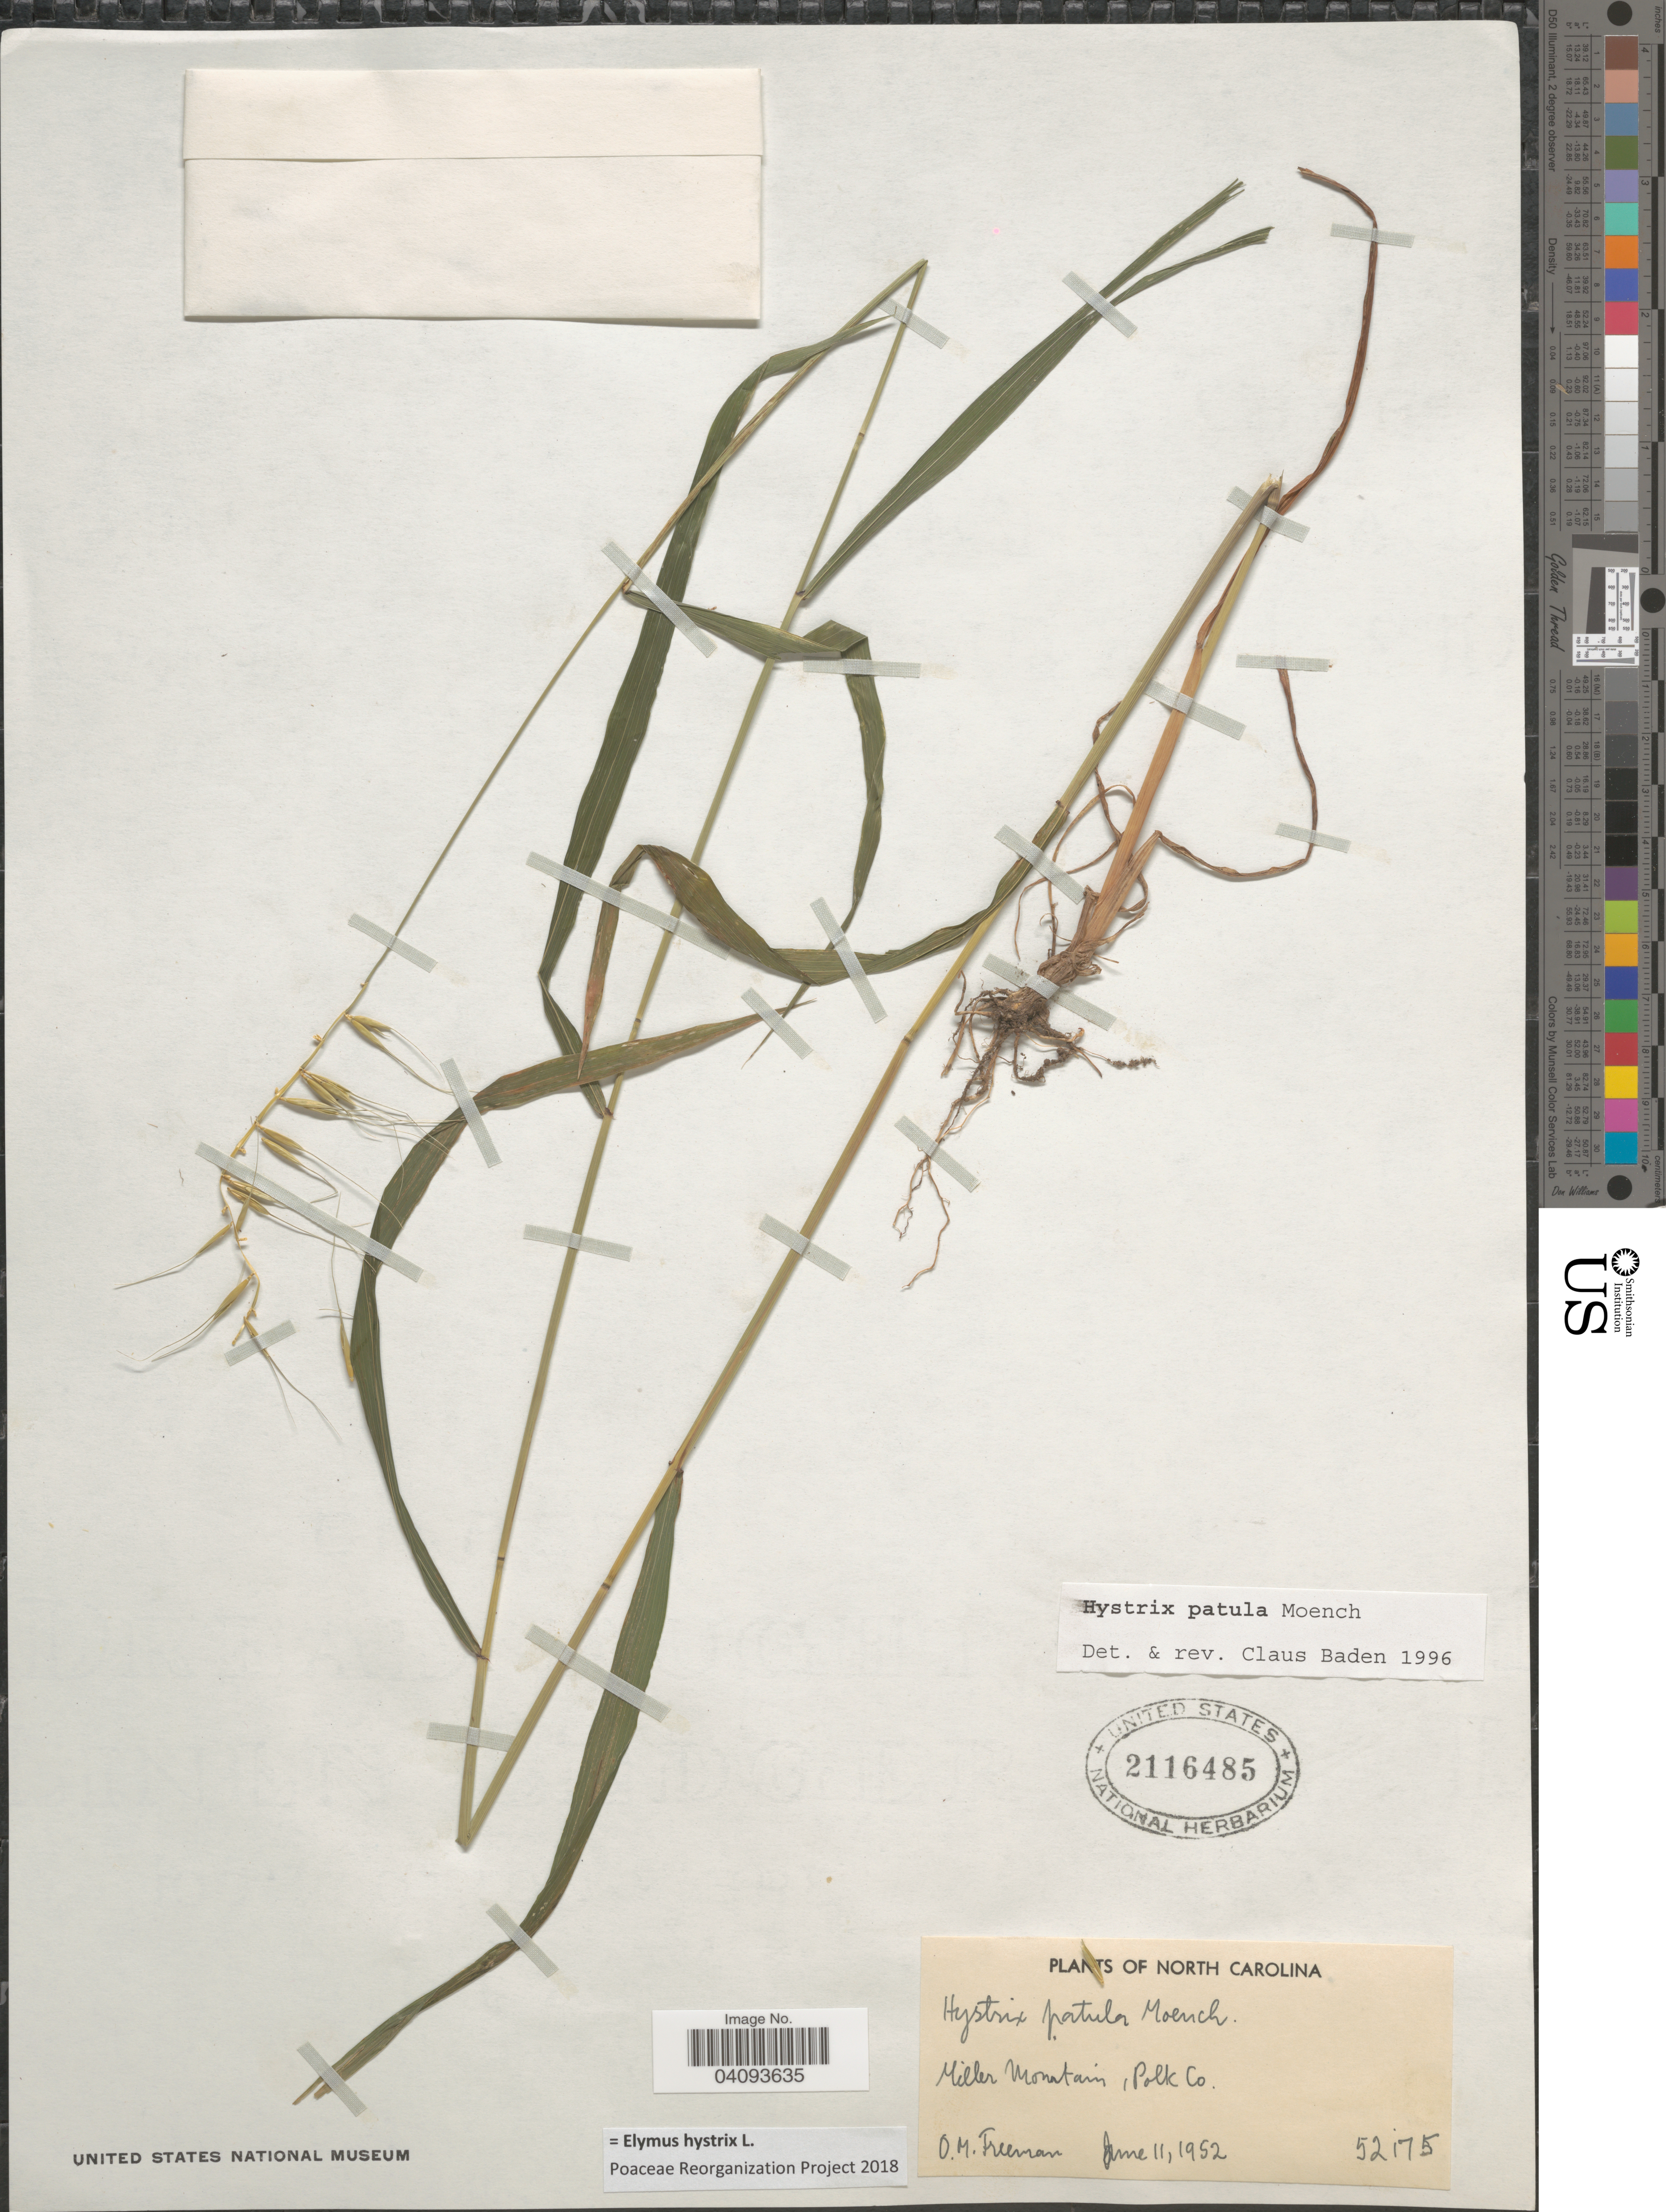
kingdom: Plantae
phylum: Tracheophyta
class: Liliopsida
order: Poales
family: Poaceae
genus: Elymus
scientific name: Elymus hystrix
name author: L.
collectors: O. Freeman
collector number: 52175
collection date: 1952-06-11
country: United States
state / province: North Carolina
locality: Miller Mountain, Polk Co.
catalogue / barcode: US 2116485